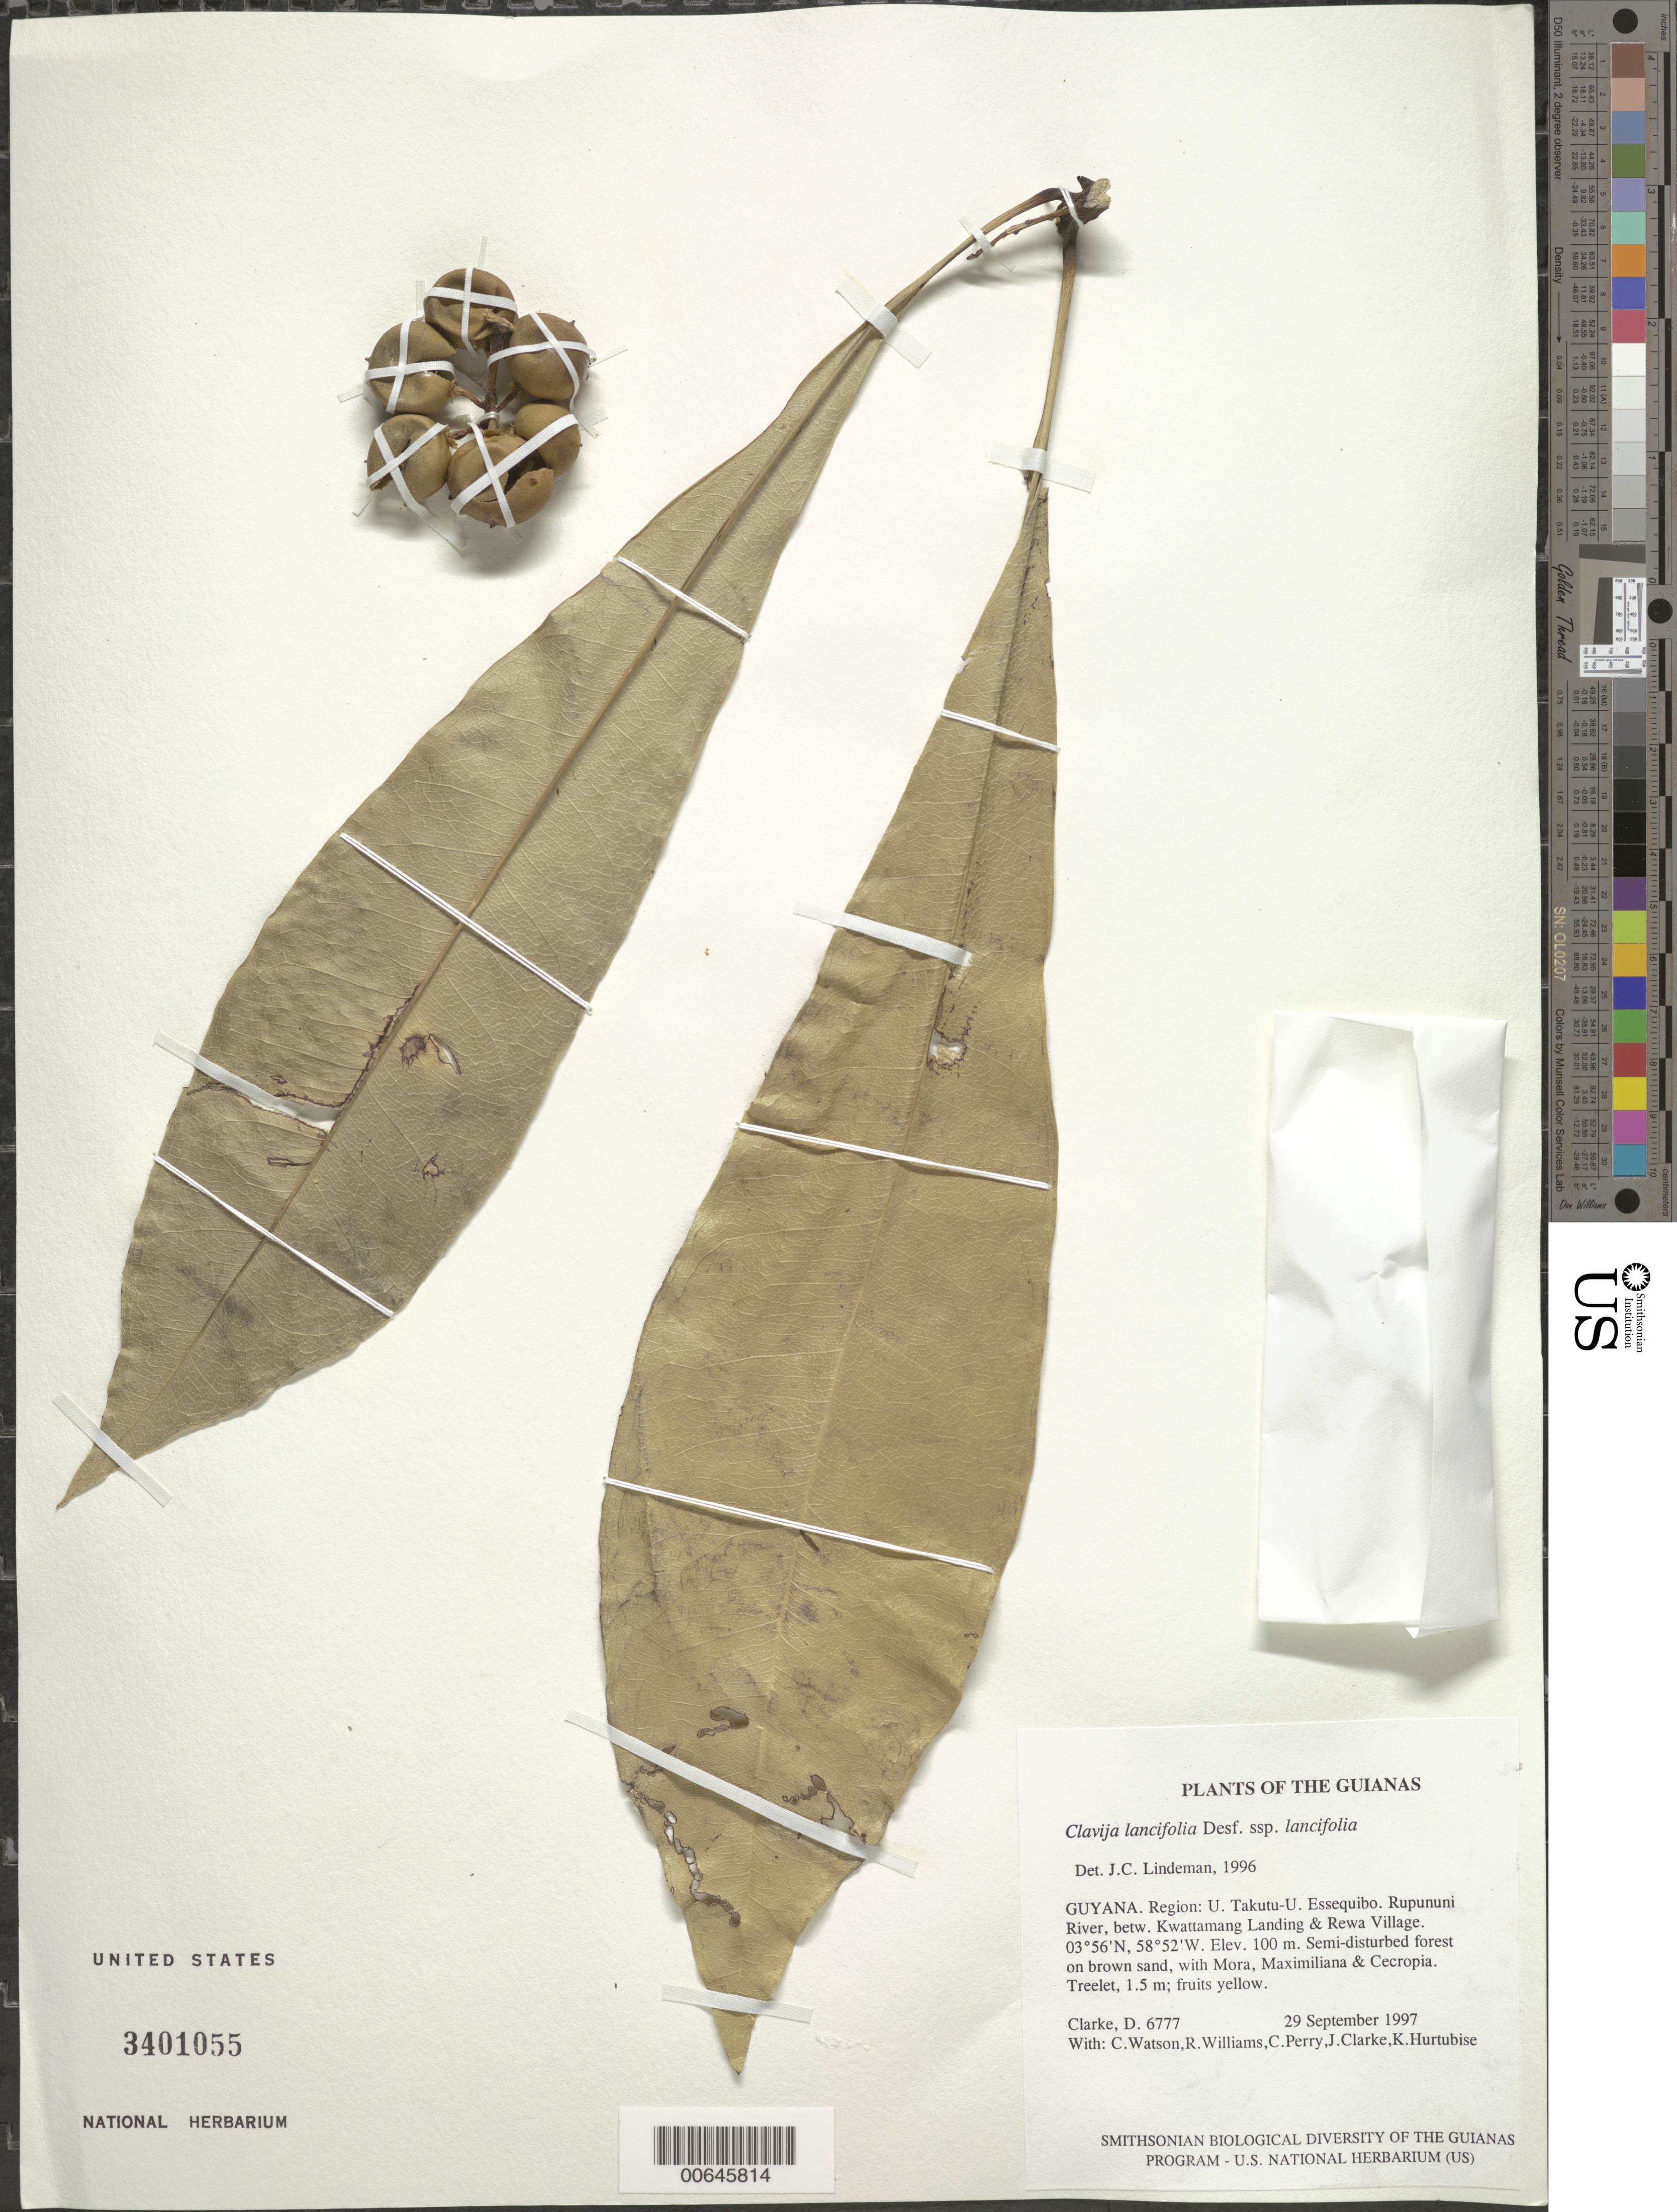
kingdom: Plantae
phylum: Tracheophyta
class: Magnoliopsida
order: Ericales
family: Primulaceae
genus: Clavija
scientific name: Clavija lancifolia subsp. lancifolia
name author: Desf.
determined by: Lindeman, J. C.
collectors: H. D. Clarke, C. Watson, R. Williams, C. Perry, J. Clarke & K. Hurtubise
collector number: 6777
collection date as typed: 29 September 1997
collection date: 1997-09-29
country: Guyana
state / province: U. Takutu-U. Essequibo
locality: Rupununi River, betw. Kwattamang Landing & Rewa Village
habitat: Semi-disturbed forest on brown sand, with Mora, Maximiliana & Cecropia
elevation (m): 100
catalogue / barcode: US 3401055